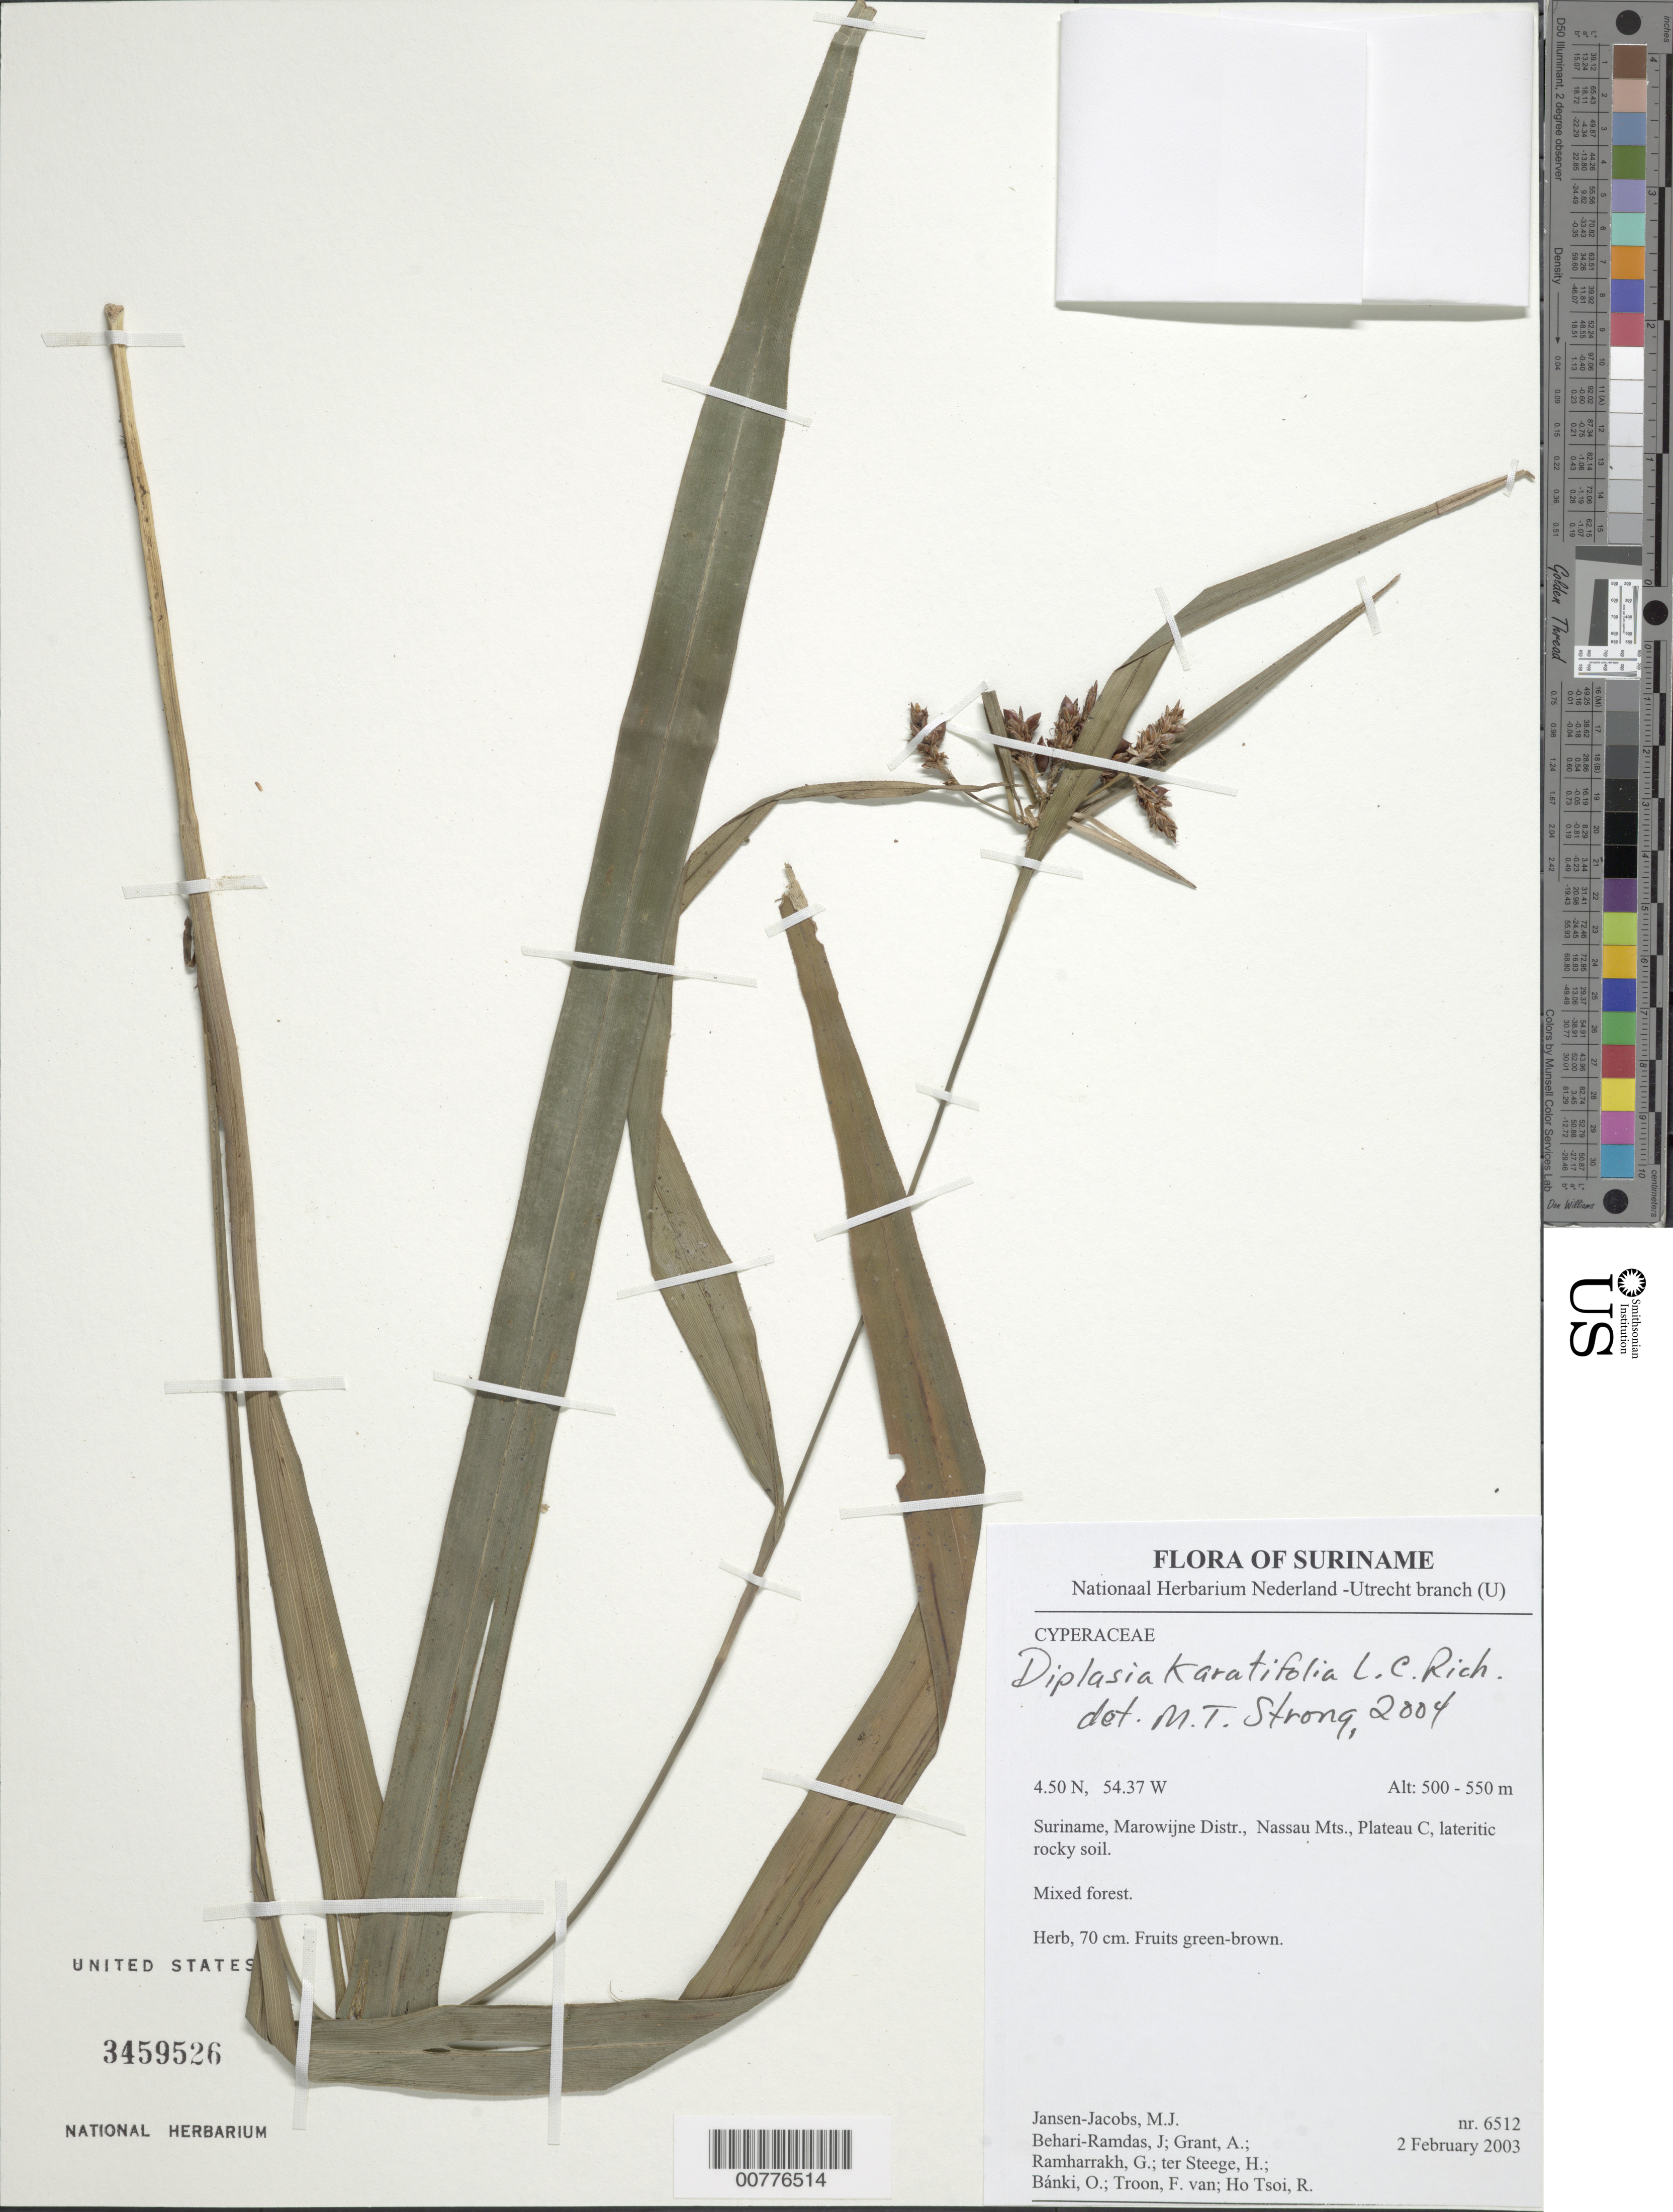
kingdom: Plantae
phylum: Tracheophyta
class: Liliopsida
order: Poales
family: Cyperaceae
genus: Diplasia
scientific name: Diplasia karatifolia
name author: Rich.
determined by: Strong, M. T., (US), Smithsonian Institution - National Museum of Natural History (UNITED STATES)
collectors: M. J. Jansen-Jacobs, J. Behari-Ramdas, A. Grant, G. Ramharrakh, H. ter Steege, O. Bánki, F. Van Troon & R. Ho Tsoi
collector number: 6512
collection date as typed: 2-Feb-03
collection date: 2003-02-02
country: Suriname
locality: Morowijne Dist; Nassau Mts, Plateau C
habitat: Lateritic rocky soil; mixed forest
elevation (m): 500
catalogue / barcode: US 3459526